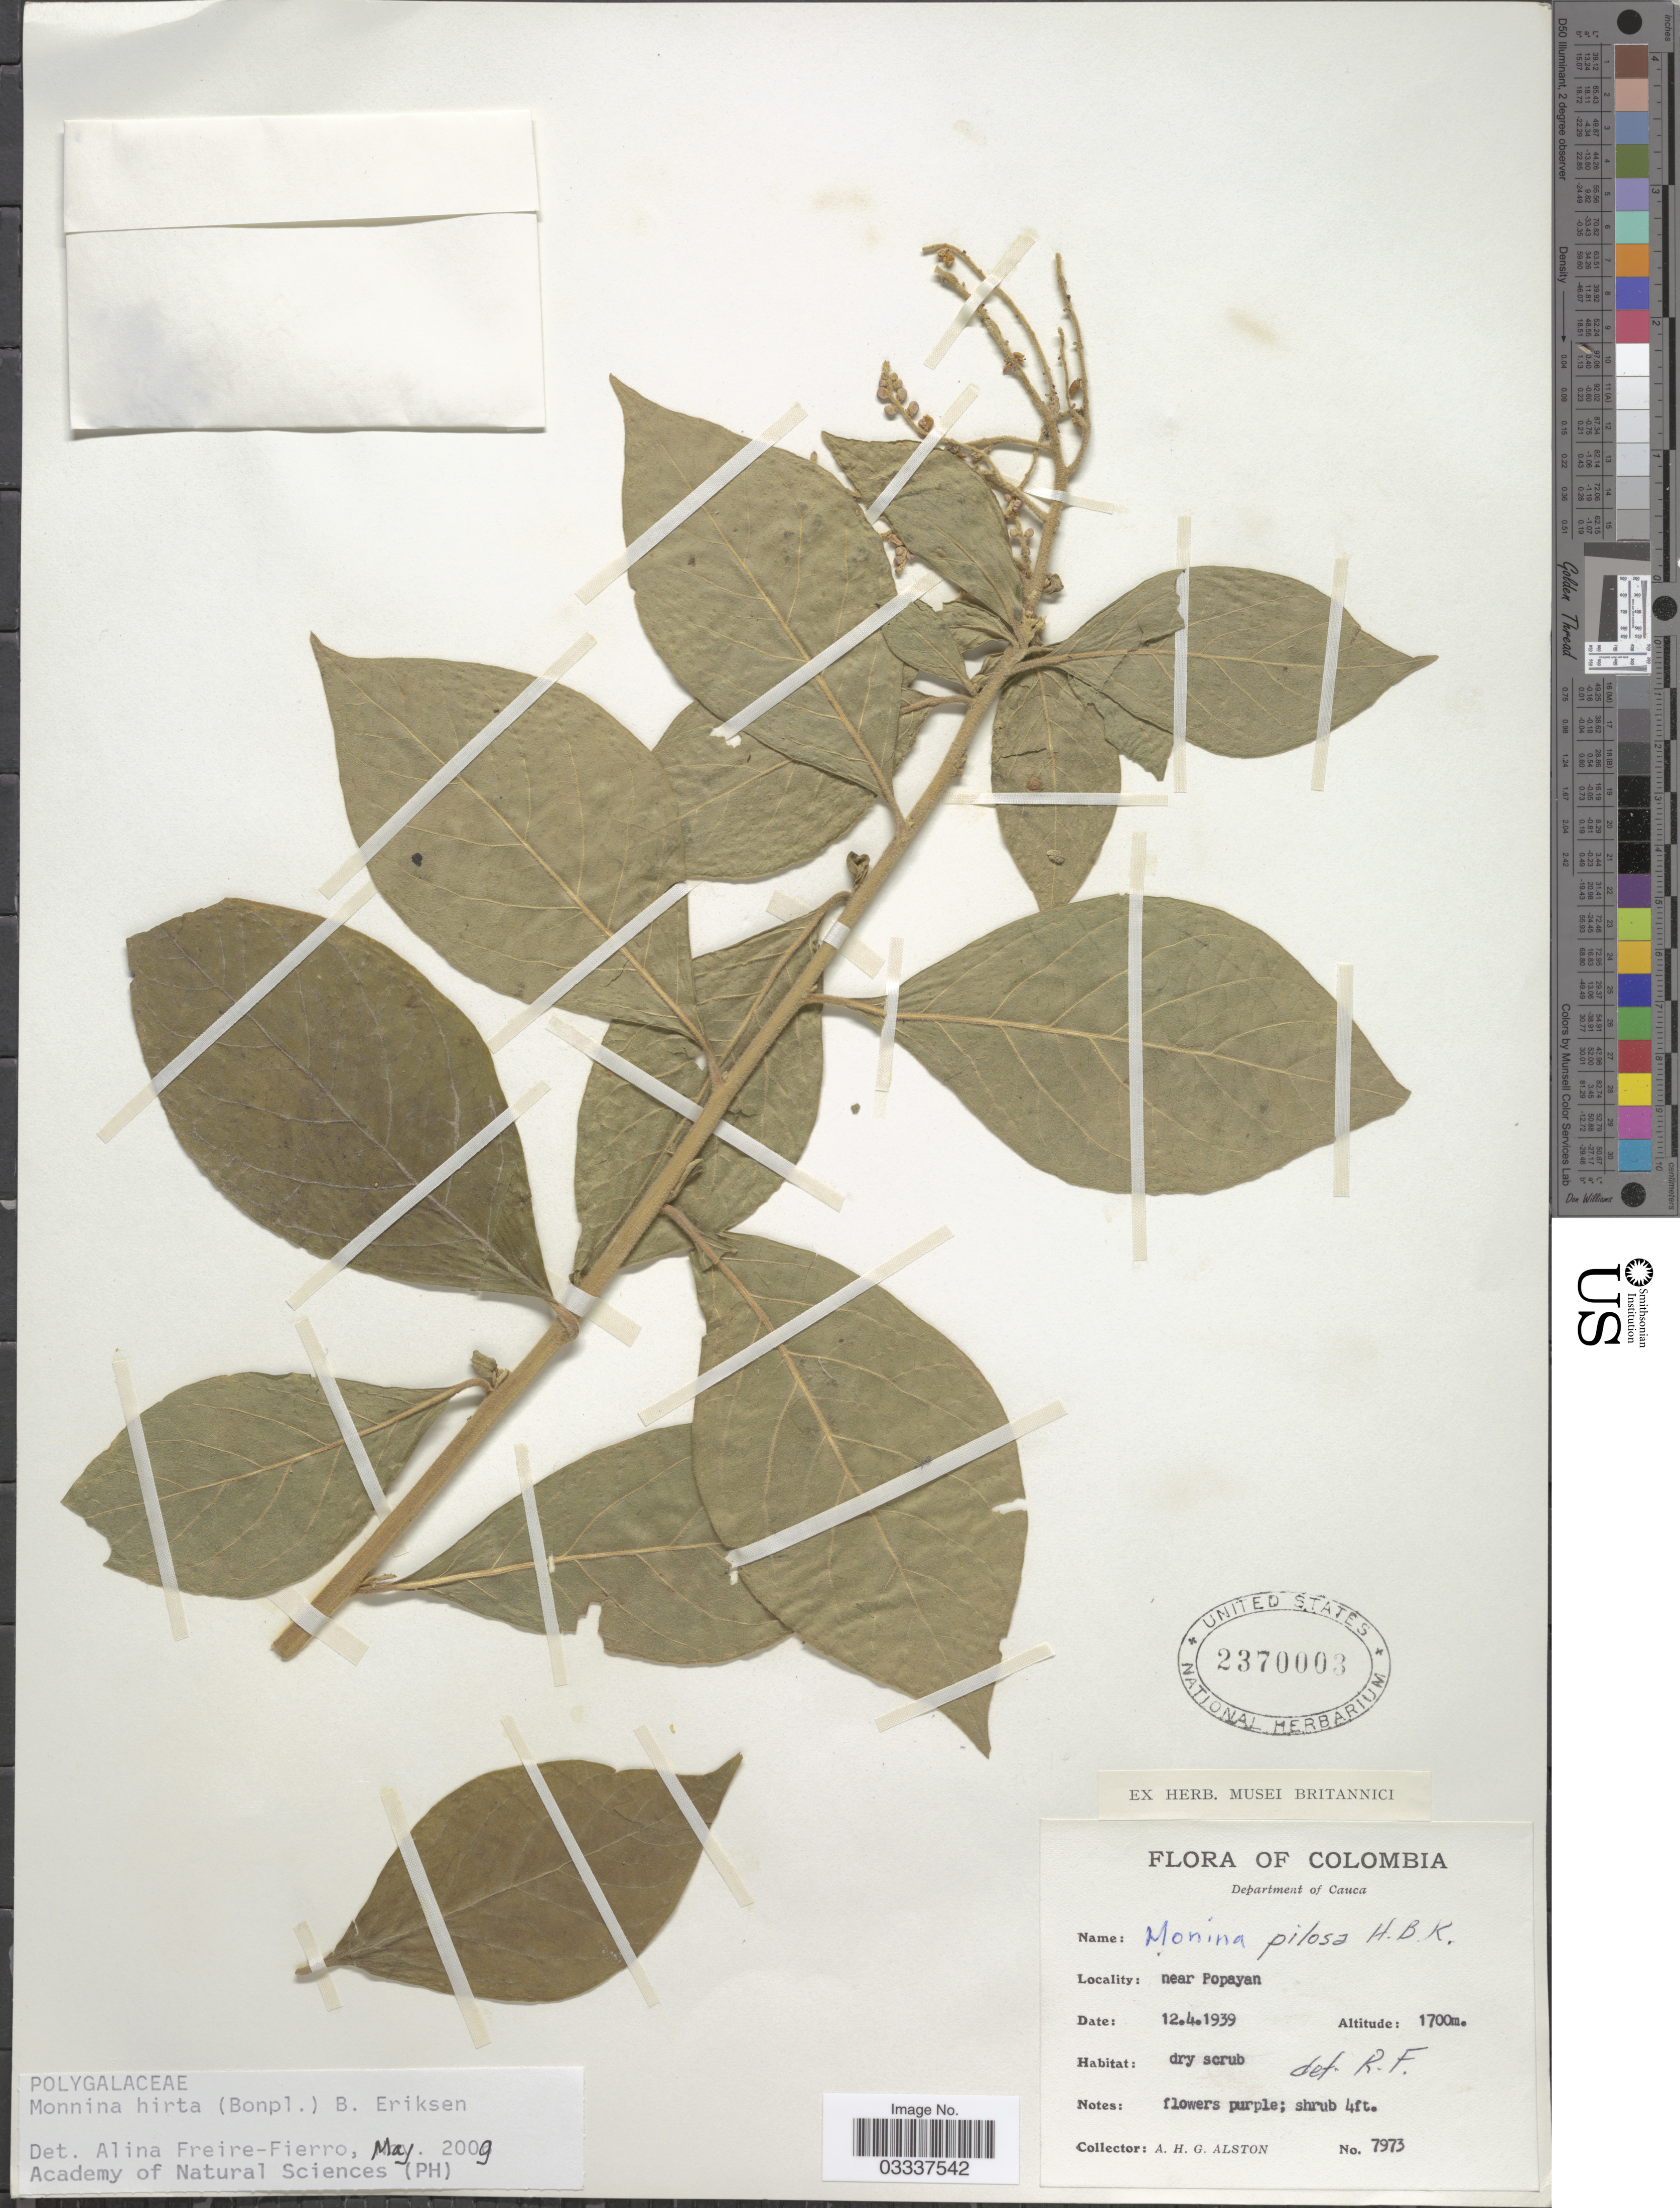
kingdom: Plantae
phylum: Tracheophyta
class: Magnoliopsida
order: Fabales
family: Polygalaceae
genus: Monnina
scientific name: Monnina hirta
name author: (Bonpl.) B. Eriksen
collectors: A. H. Alston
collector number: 7973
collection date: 1939-04-12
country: Colombia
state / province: Cauca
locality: Department of Cauca, near Popayan.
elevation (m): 1700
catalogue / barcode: US 2370003